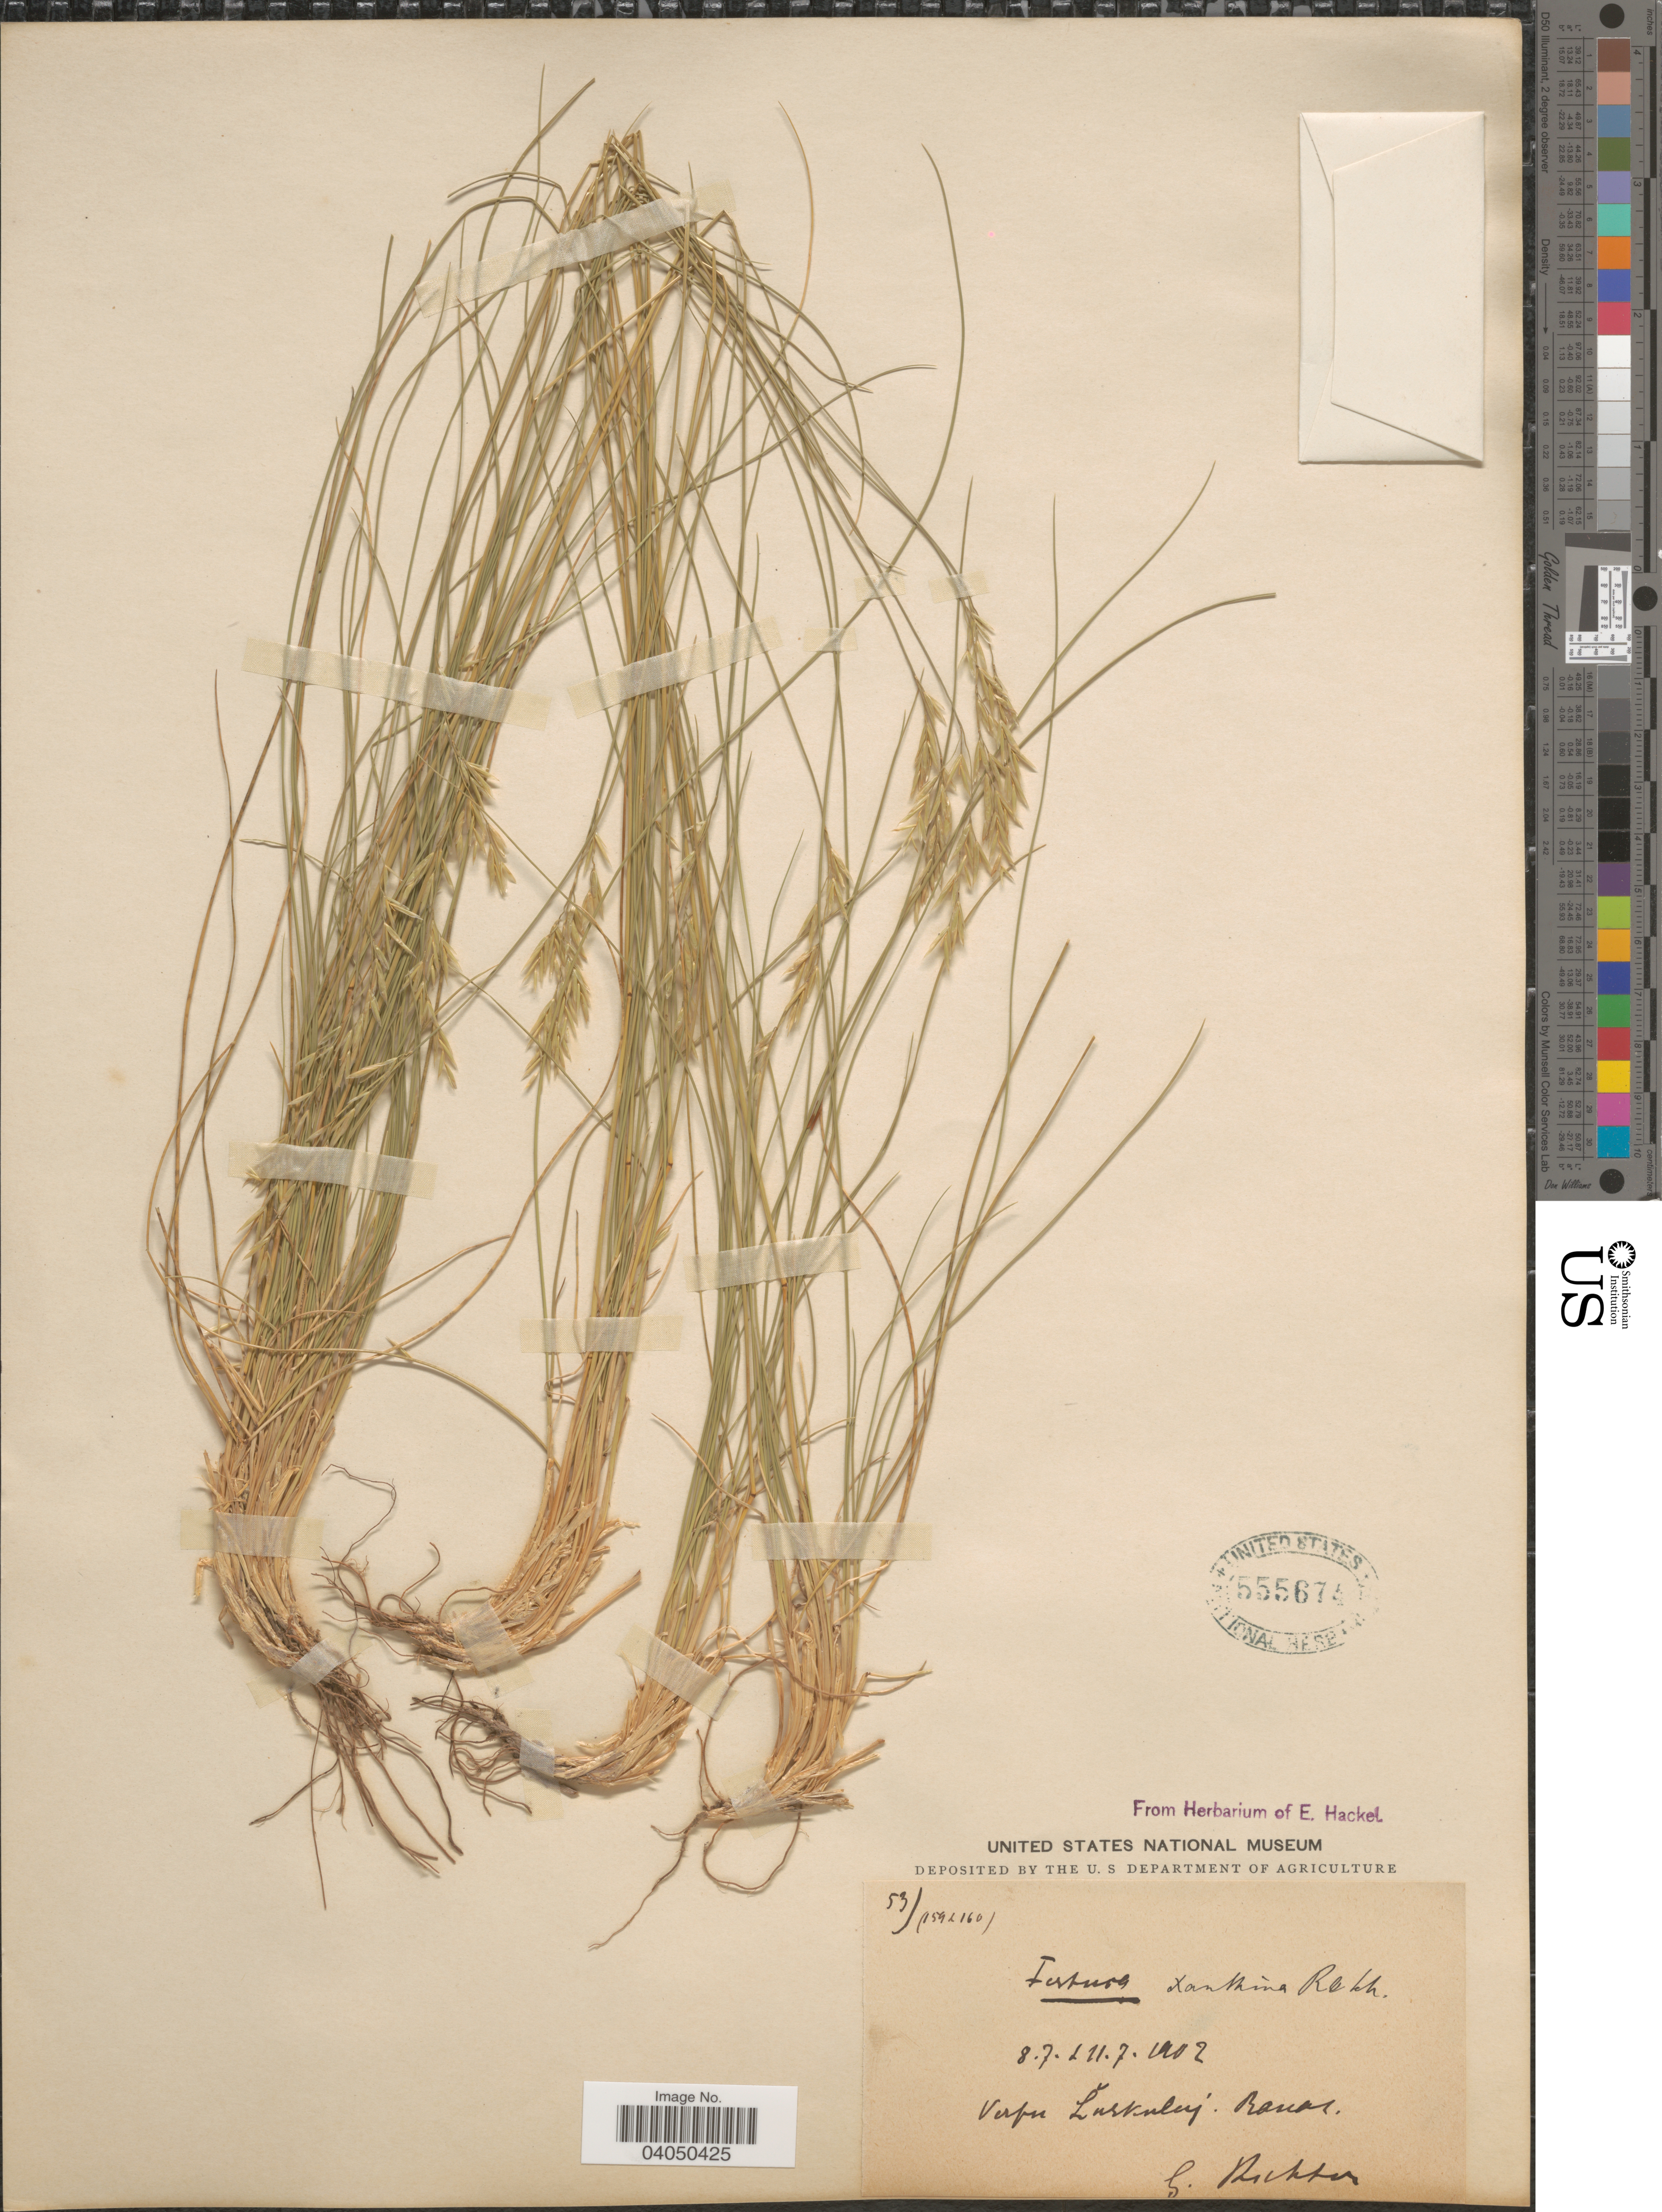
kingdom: Plantae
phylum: Tracheophyta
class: Liliopsida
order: Poales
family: Poaceae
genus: Festuca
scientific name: Festuca xanthina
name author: Roem. & Schult.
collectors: G. Richter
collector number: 53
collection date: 1902-07-08/1902-07-11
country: Romania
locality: Verfn Luskulerj. Banat.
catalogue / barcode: US 555674